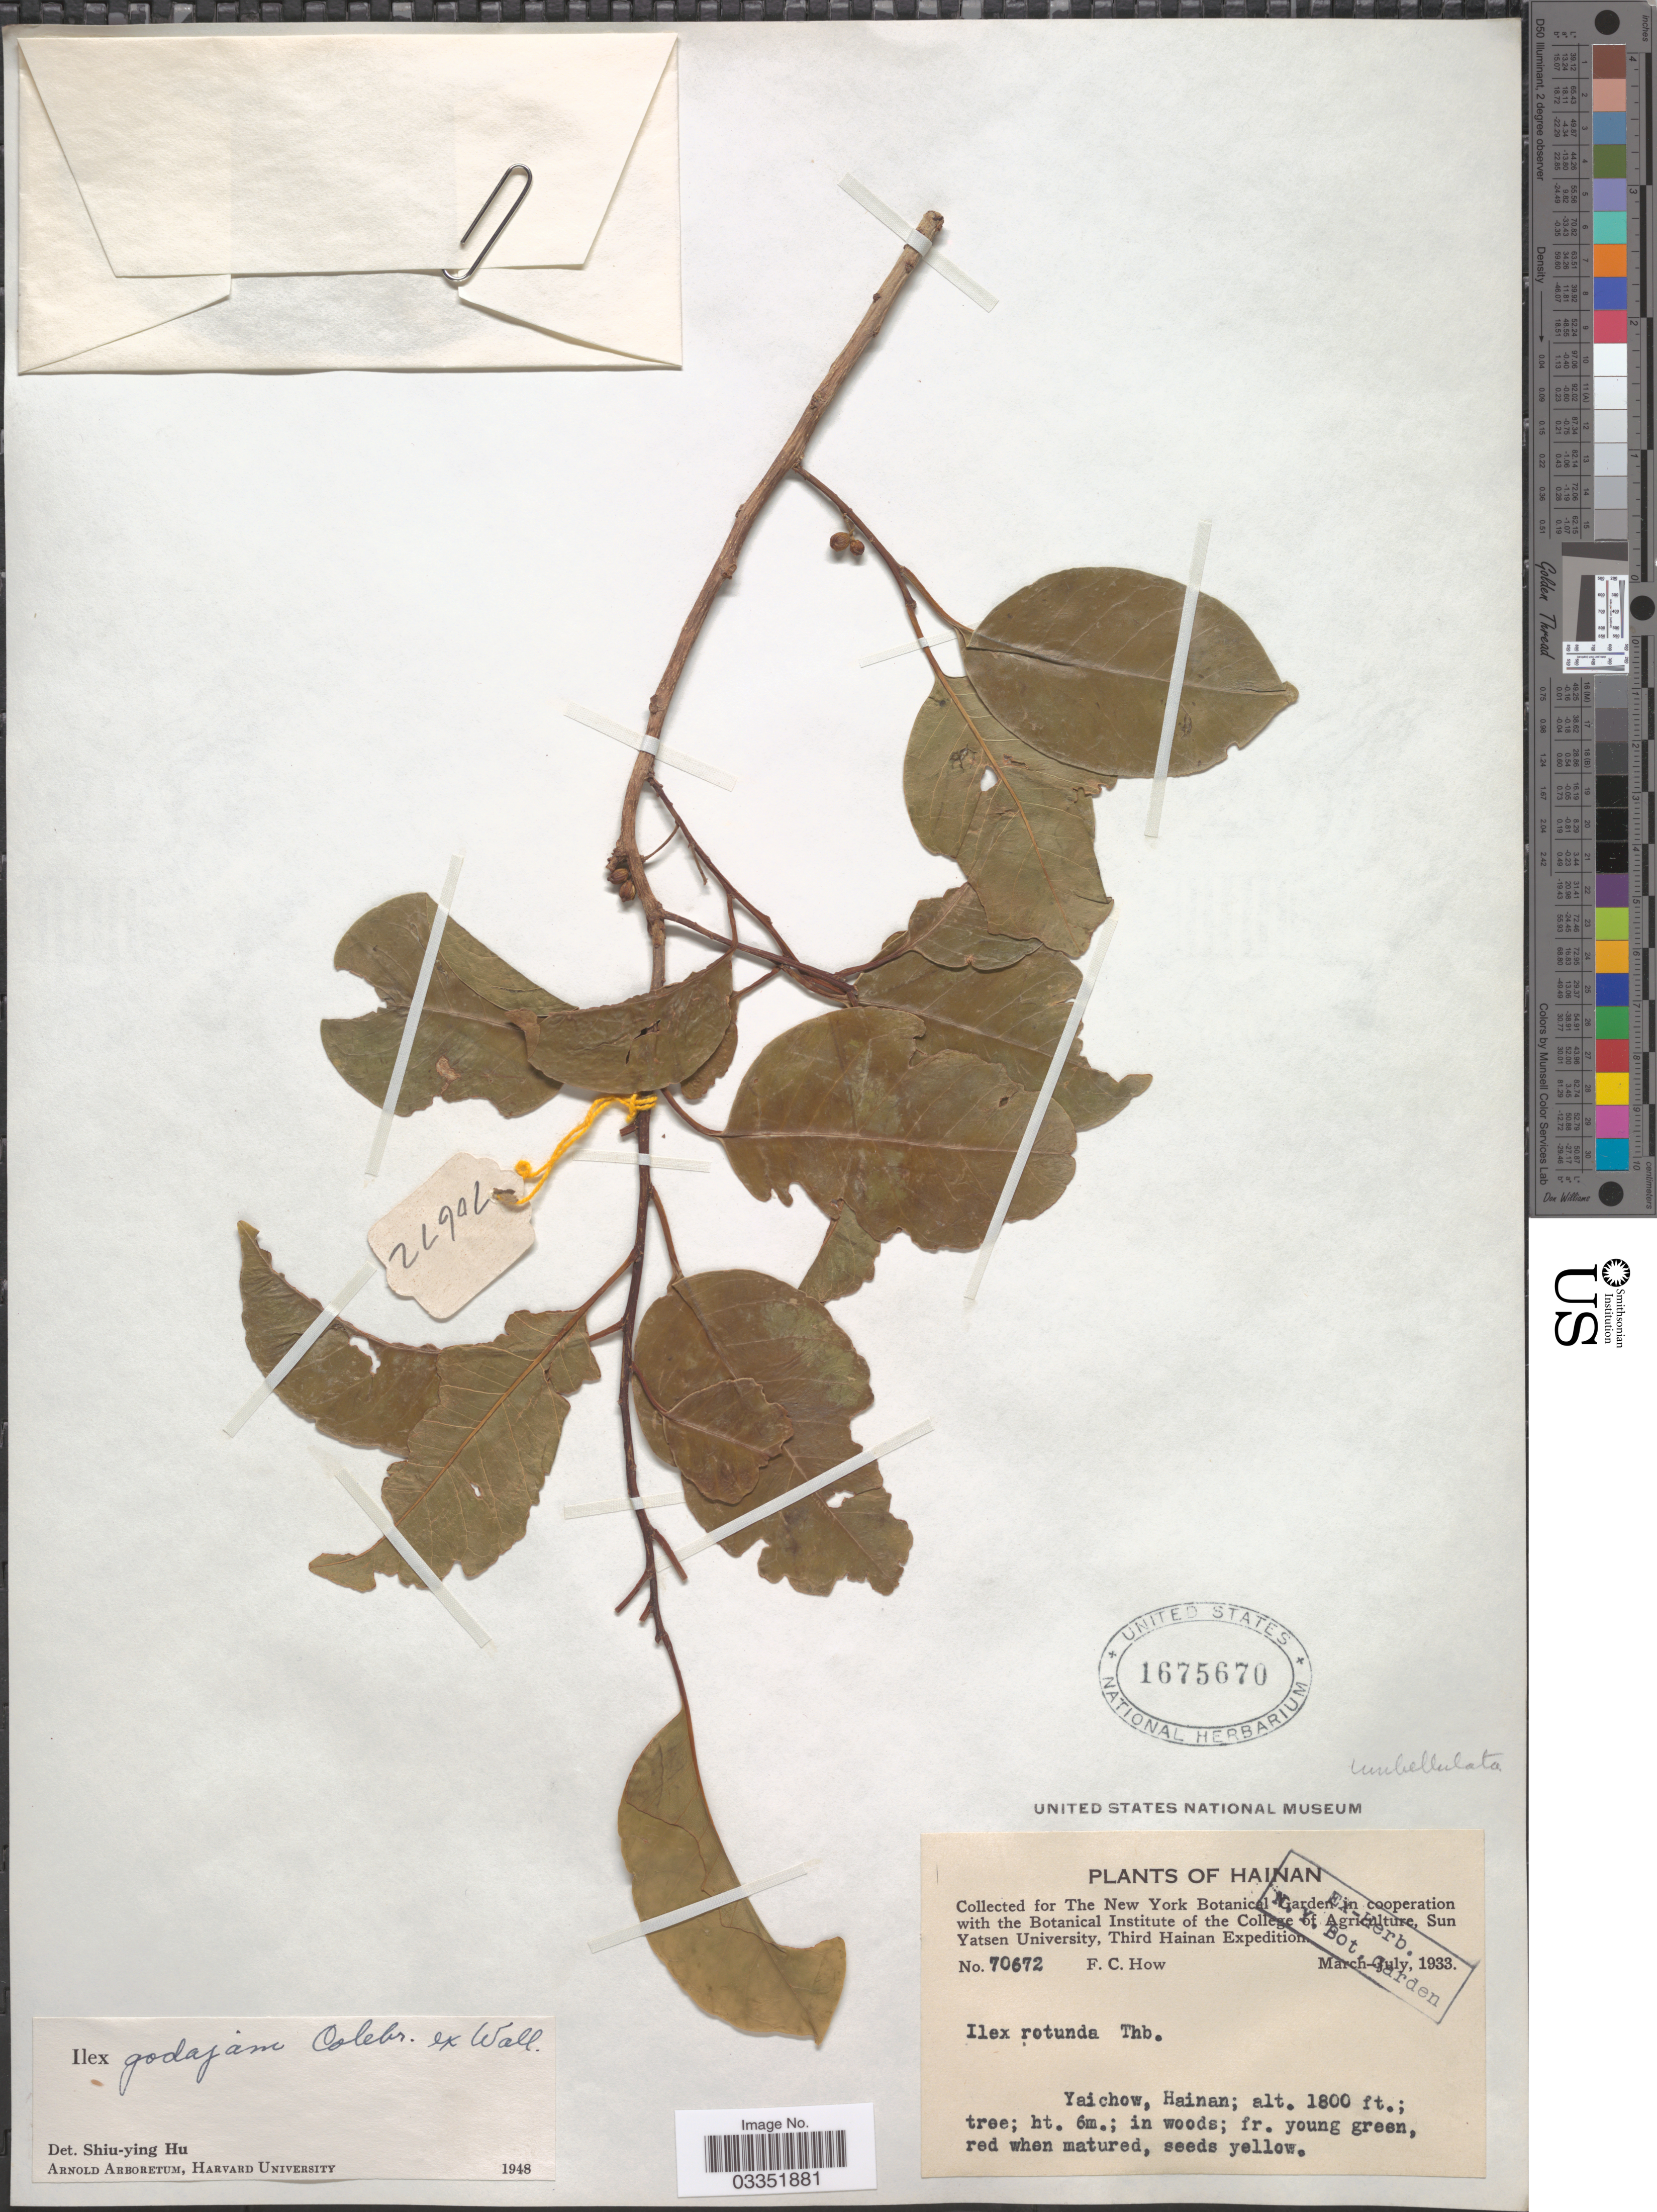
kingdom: Plantae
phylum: Tracheophyta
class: Magnoliopsida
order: Aquifoliales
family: Aquifoliaceae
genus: Ilex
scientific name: Ilex godajam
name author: Wall. ex Hook. f.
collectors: F. C. How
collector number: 70672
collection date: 1933-03/1933-07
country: China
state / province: Hainan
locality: Yaichow.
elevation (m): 549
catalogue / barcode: US 1675670